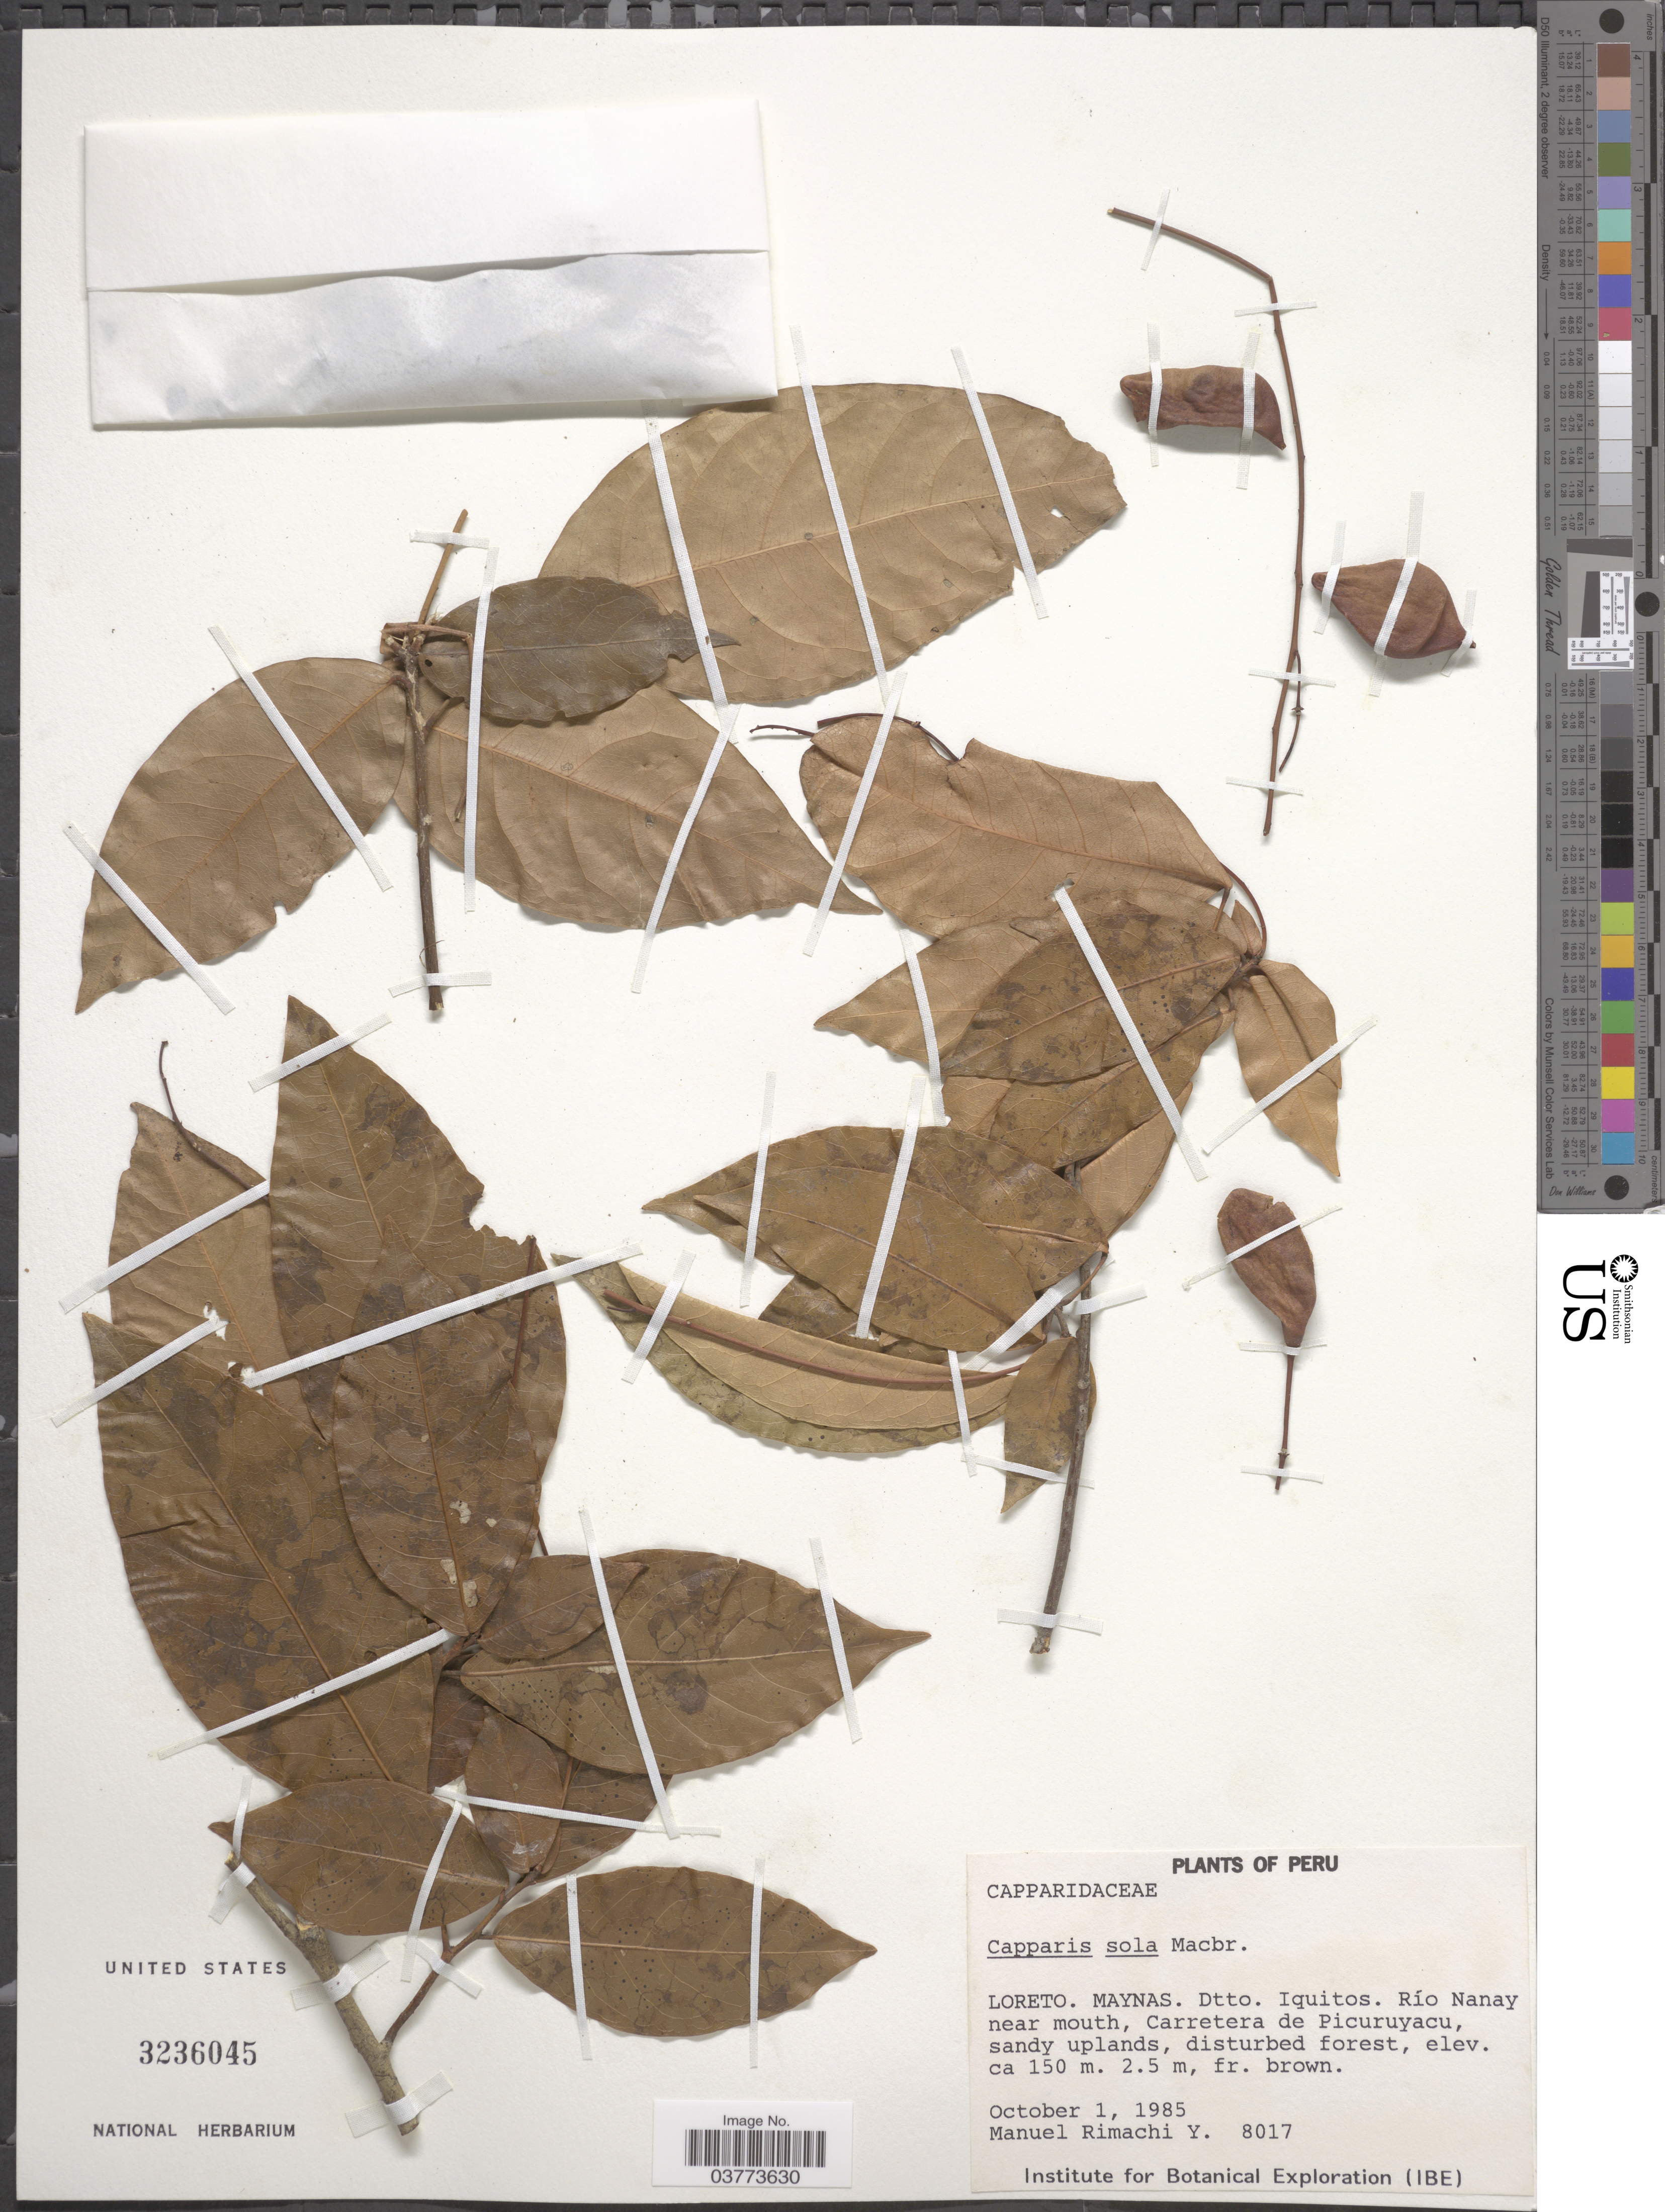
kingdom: Plantae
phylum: Tracheophyta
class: Magnoliopsida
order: Brassicales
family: Capparaceae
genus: Capparidastrum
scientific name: Capparidastrum sola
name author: (J.F. Macbr.) Iltis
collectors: M. Rimachi Y.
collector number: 8017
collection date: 1985-10-01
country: Peru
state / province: Loreto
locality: Maynas. Dtto. Iquitos. Río Nanay near mouth, Carreterra de Picuruyacu.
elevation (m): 150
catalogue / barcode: US 3236045